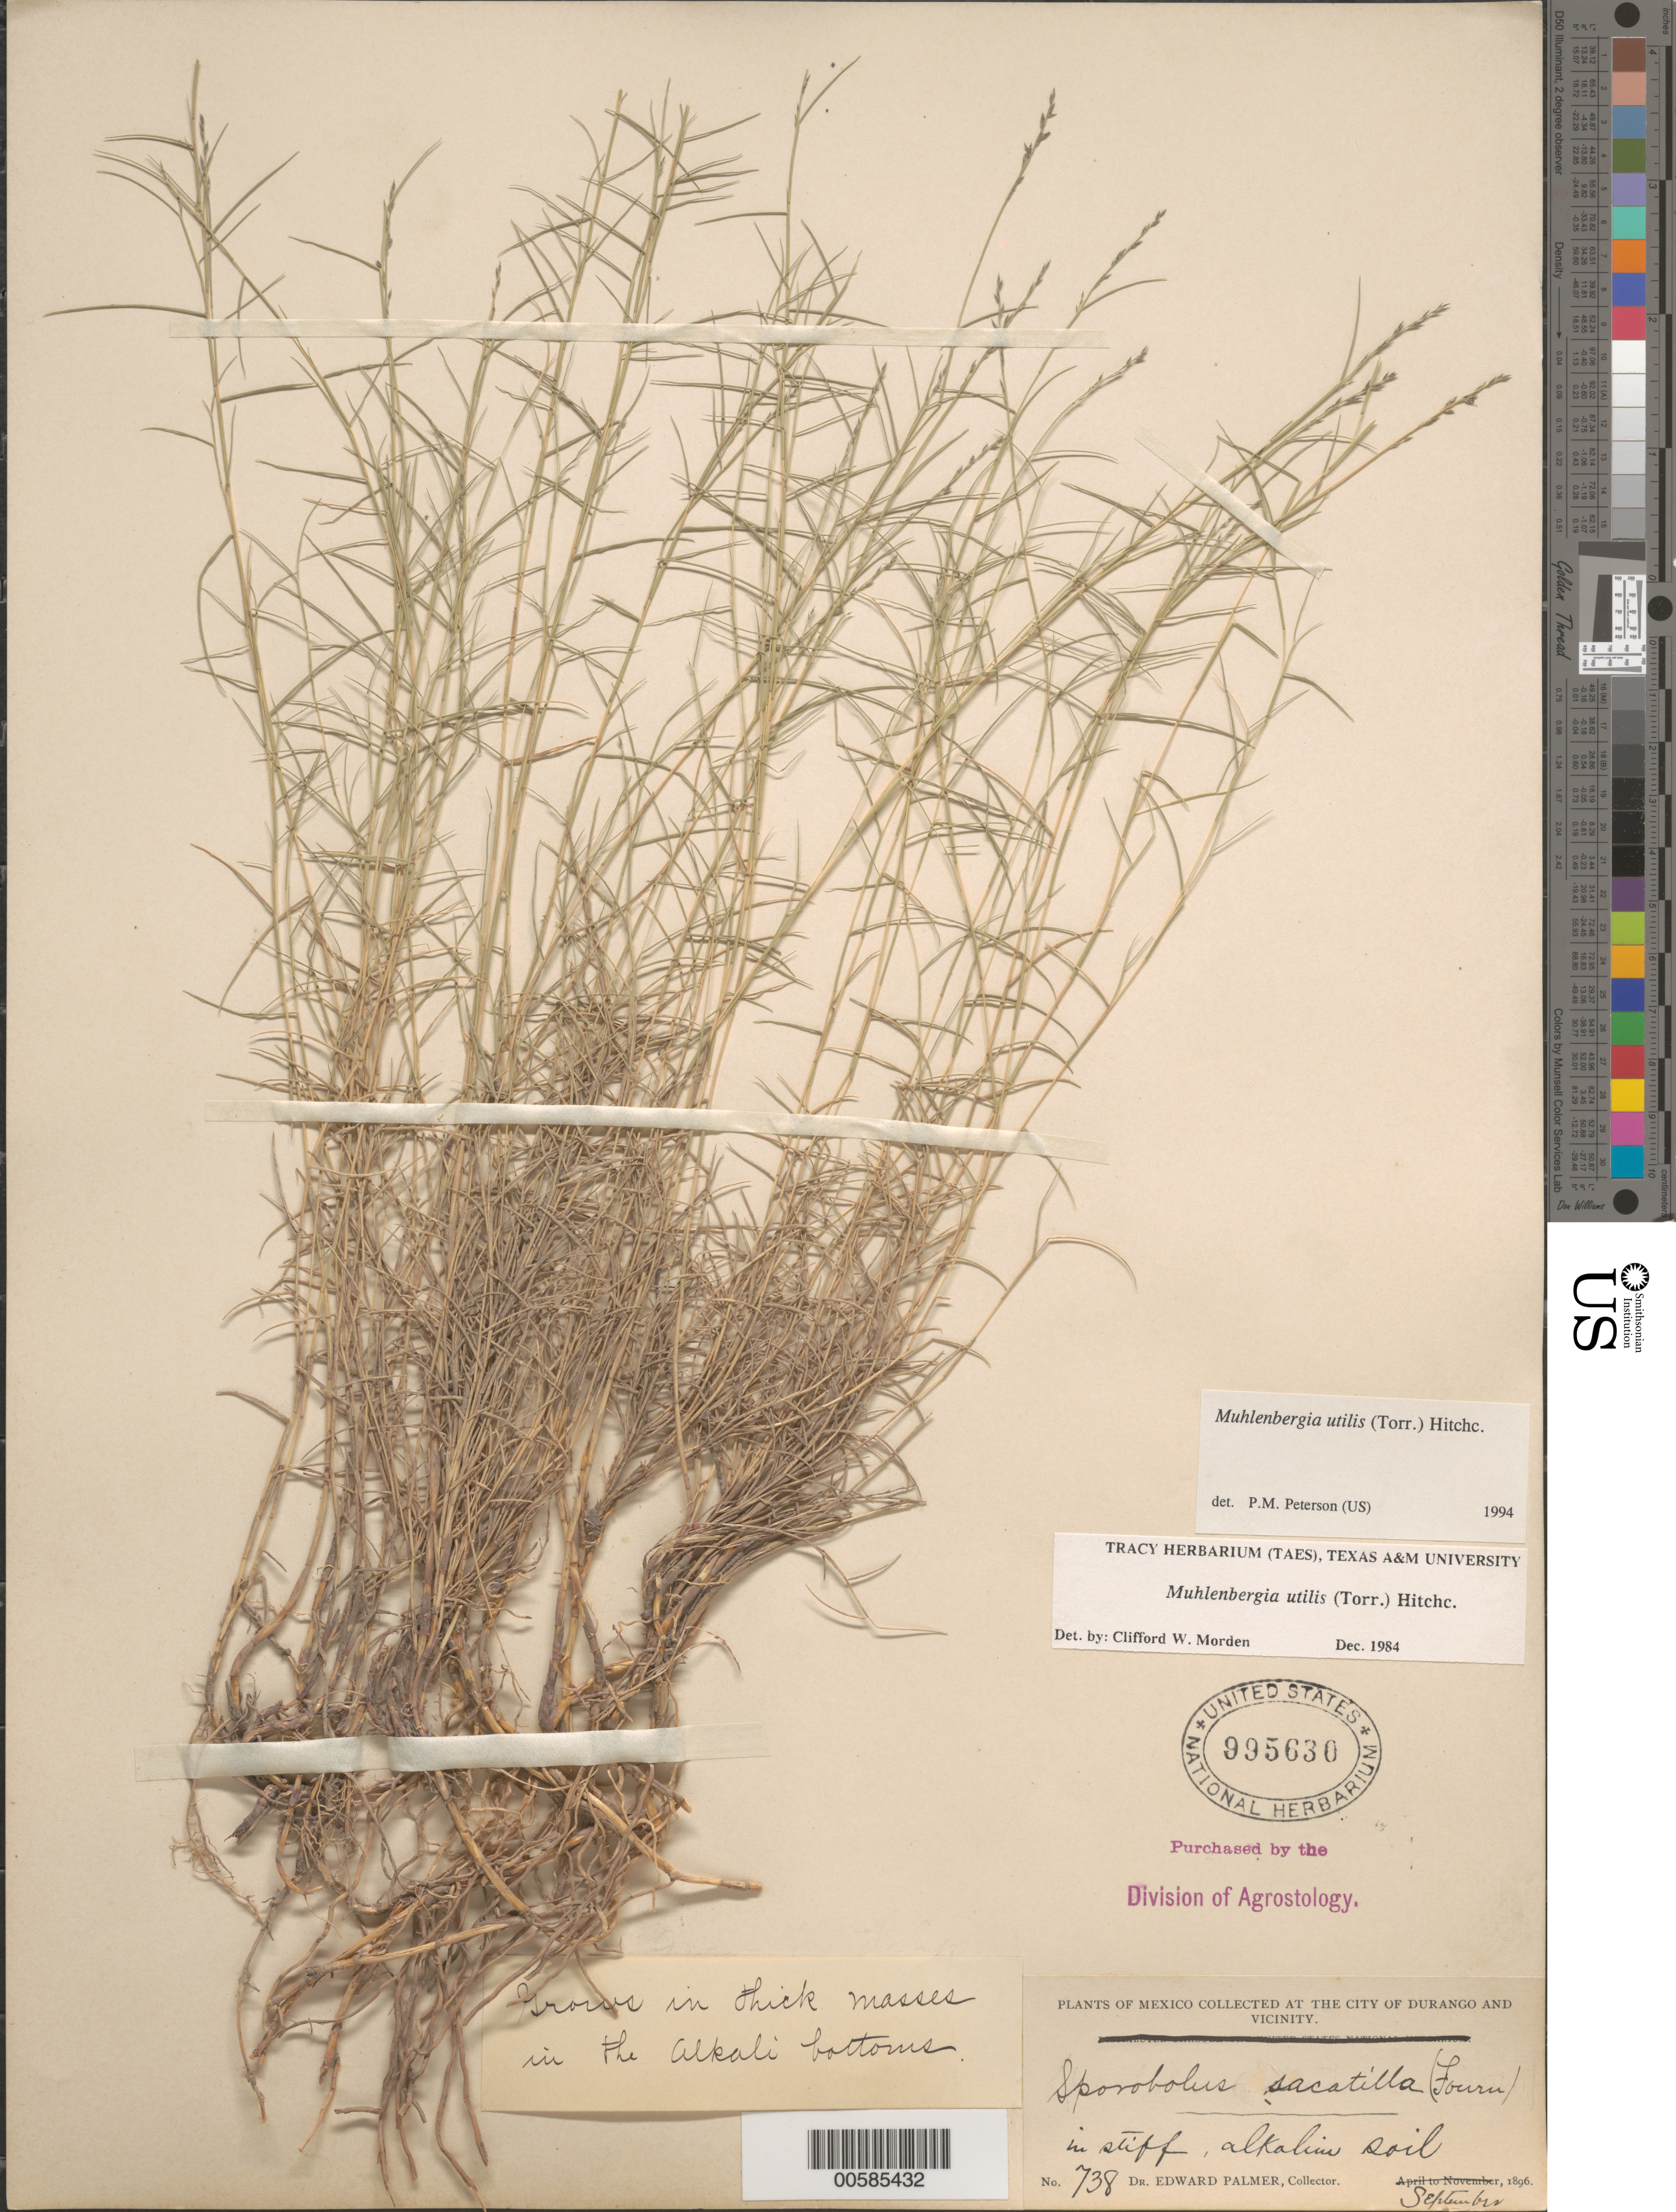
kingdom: Plantae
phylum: Tracheophyta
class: Liliopsida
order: Poales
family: Poaceae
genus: Muhlenbergia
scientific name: Muhlenbergia utilis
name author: (Torr.) Hitchc.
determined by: Peterson, Paul M., (BOT), Smithsonian Institution - National Museum of Natural History (UNITED STATES)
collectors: E. Palmer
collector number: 738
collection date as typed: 0 Sep 1896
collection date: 1896-09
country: Mexico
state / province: Durango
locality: Durango and vicinity.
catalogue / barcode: US 995630